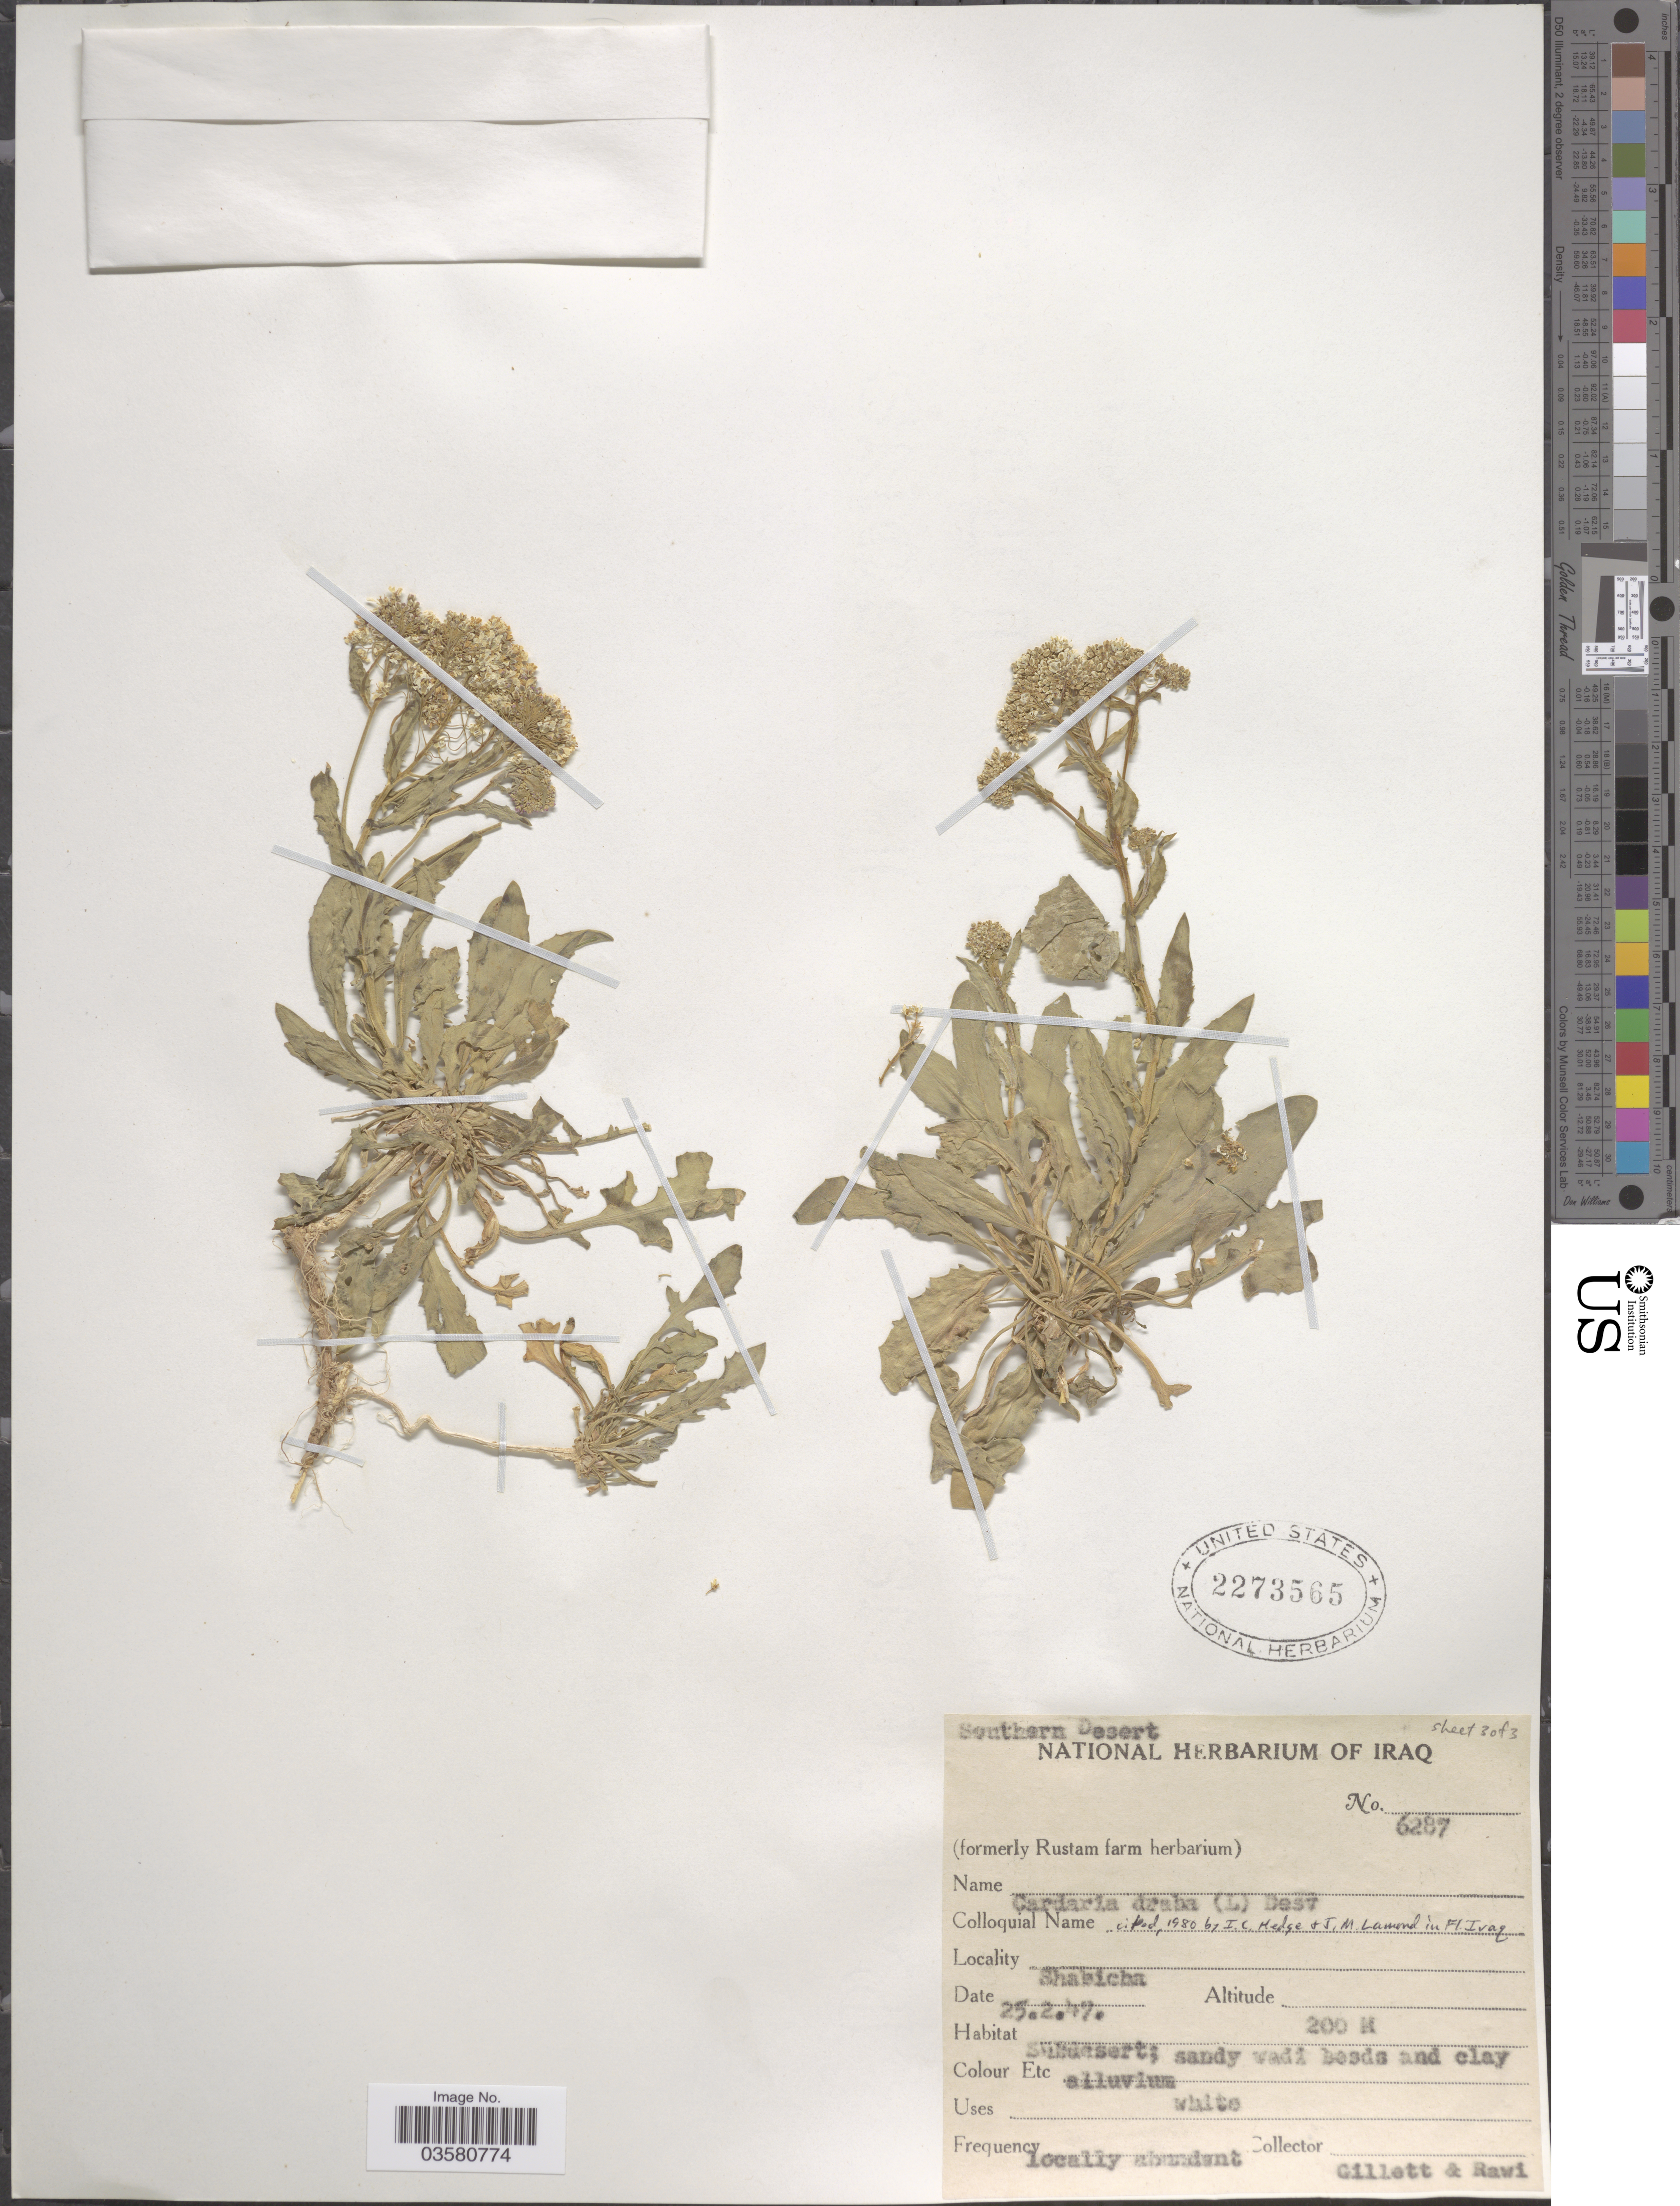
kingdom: Plantae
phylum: Tracheophyta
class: Magnoliopsida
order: Brassicales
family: Brassicaceae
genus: Lepidium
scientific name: Lepidium draba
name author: L.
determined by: Strong, M. T., (US), Smithsonian Institution - National Museum of Natural History (UNITED STATES)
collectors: Gillett, -- & -. Rawi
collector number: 6287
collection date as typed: Transcribed d/m/y: 25/2/47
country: Iraq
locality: Southern Desert. Shabicha.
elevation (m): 200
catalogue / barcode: US 2273565